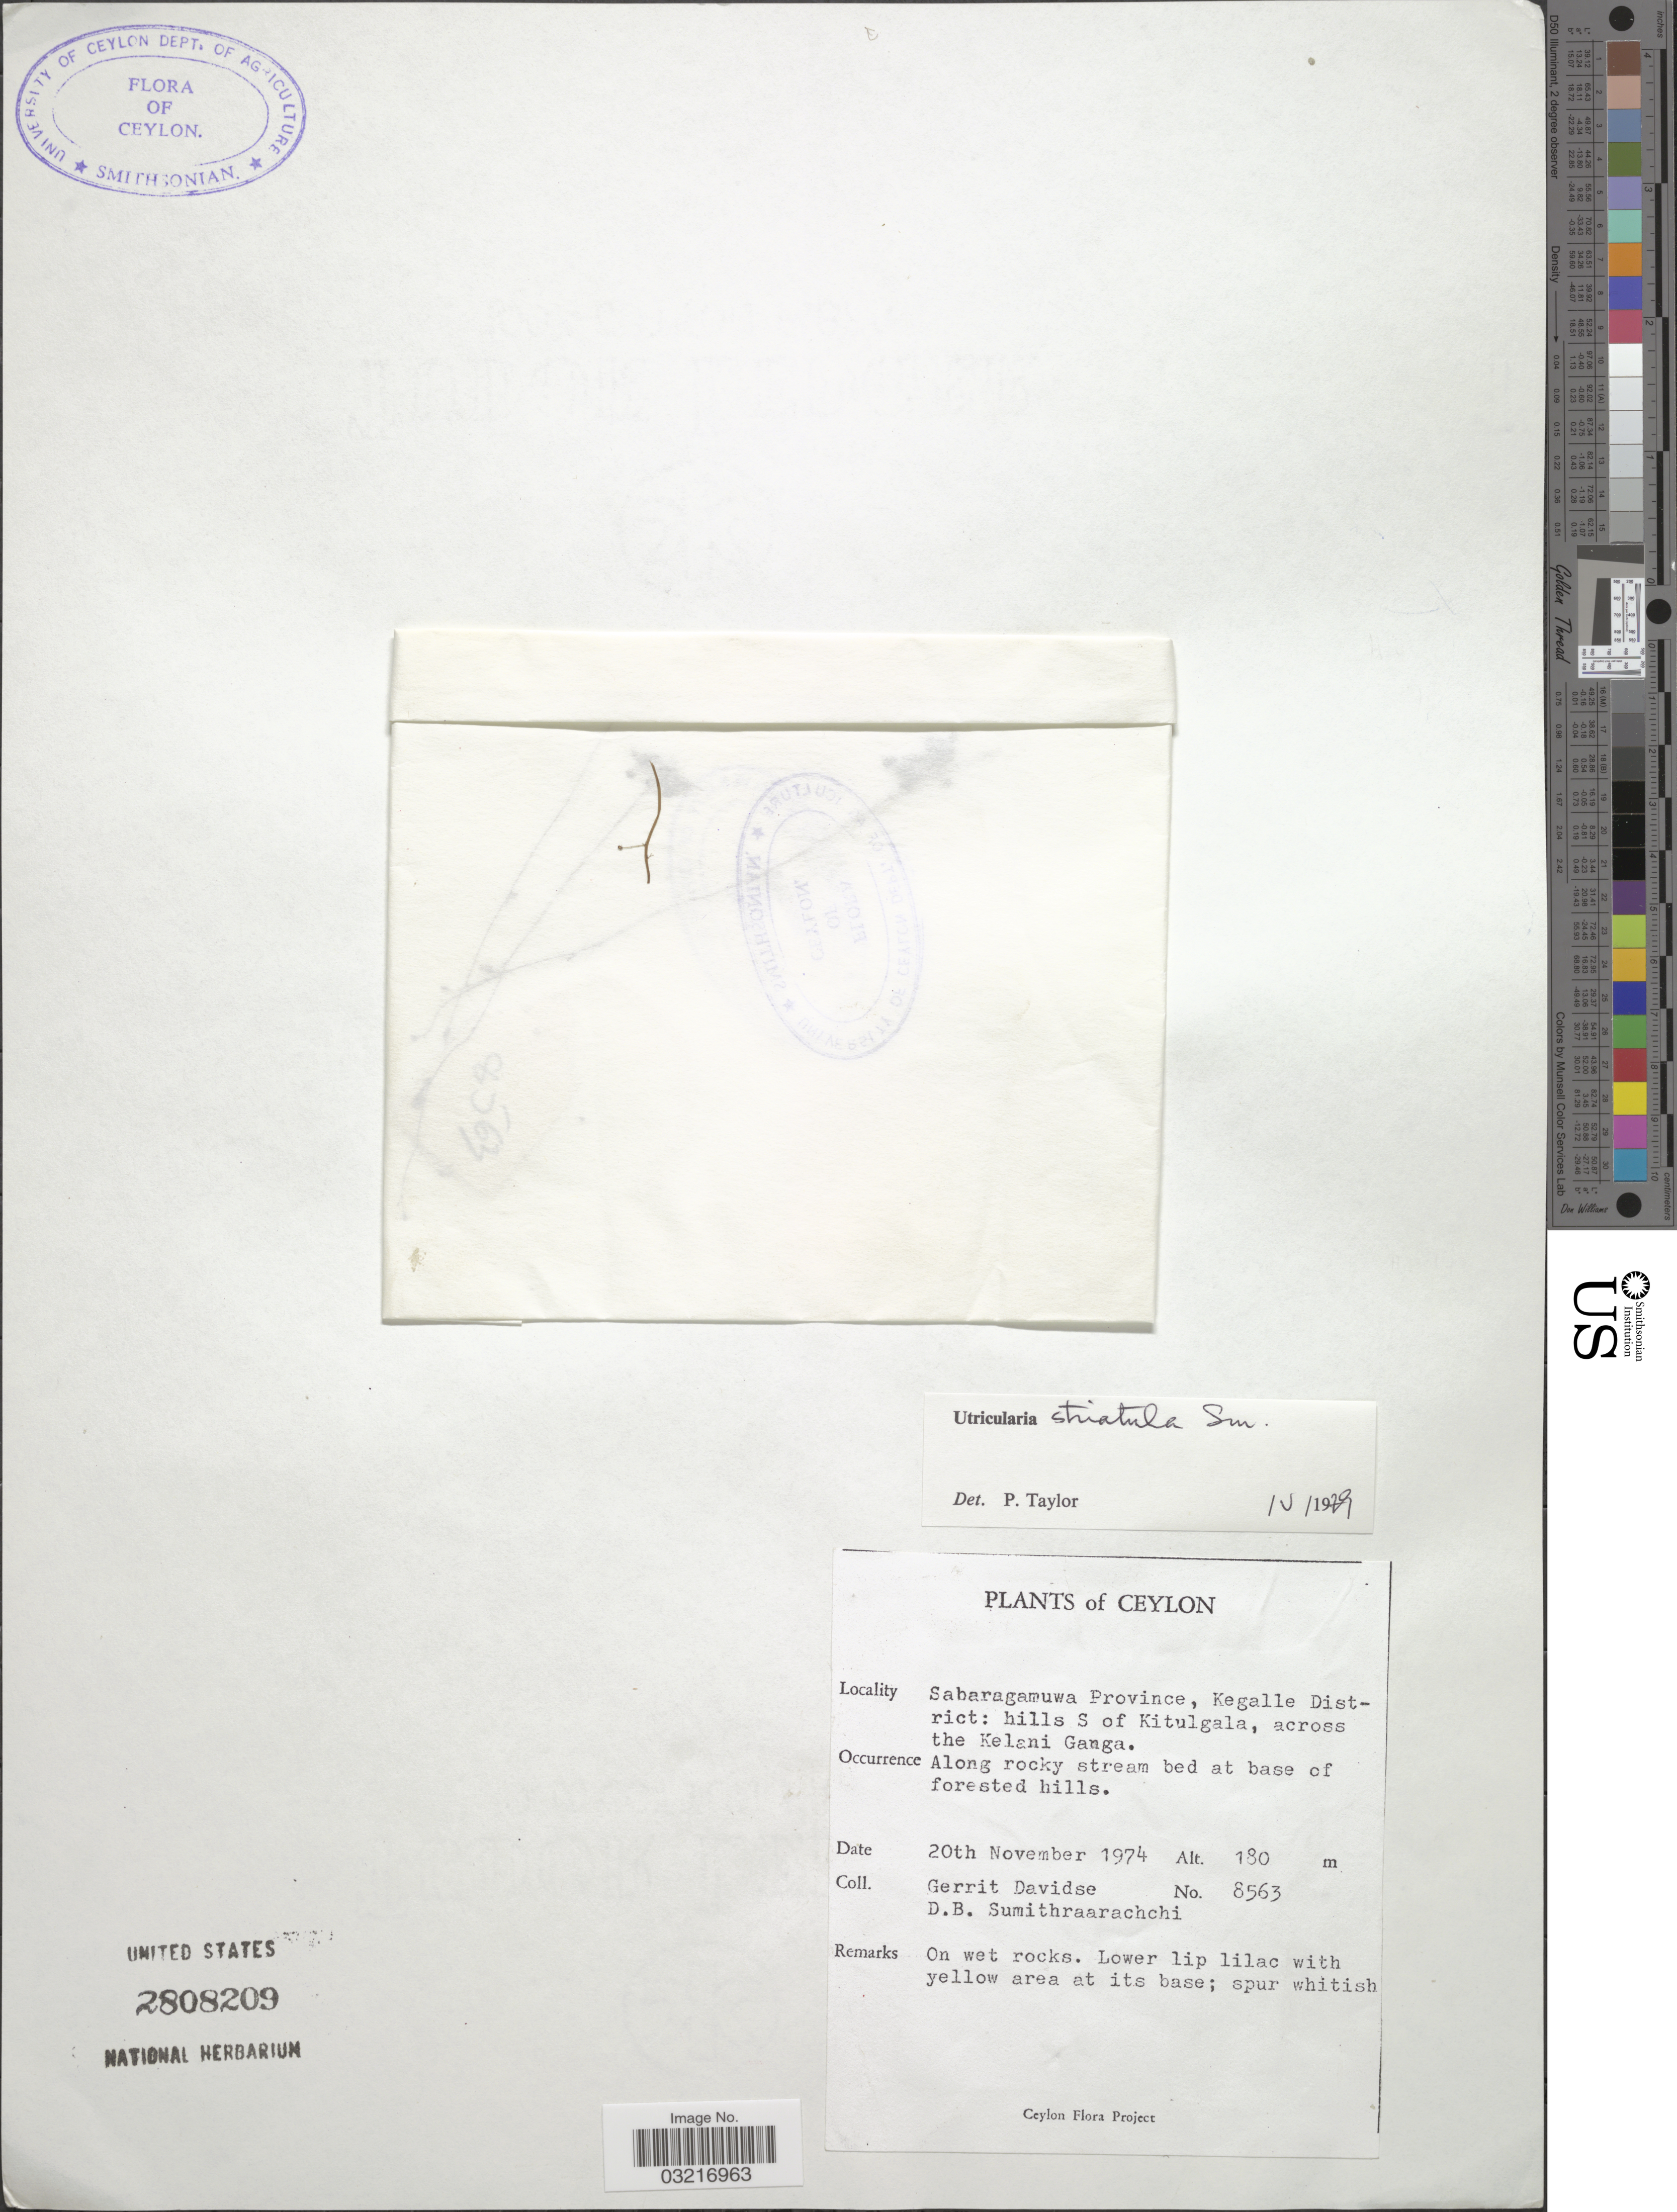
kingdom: Plantae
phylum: Tracheophyta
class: Magnoliopsida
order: Lamiales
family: Lentibulariaceae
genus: Utricularia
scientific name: Utricularia striatula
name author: Sm.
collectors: G. Davidse & D. B. Sumithraarachchi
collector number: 8563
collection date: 1974-11-20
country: Sri Lanka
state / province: Sabaragamuwa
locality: Ceylon, Kegalle District: hills S of Kitulgala, across the Kelani Ganga.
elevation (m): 180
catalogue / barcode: US 2808209